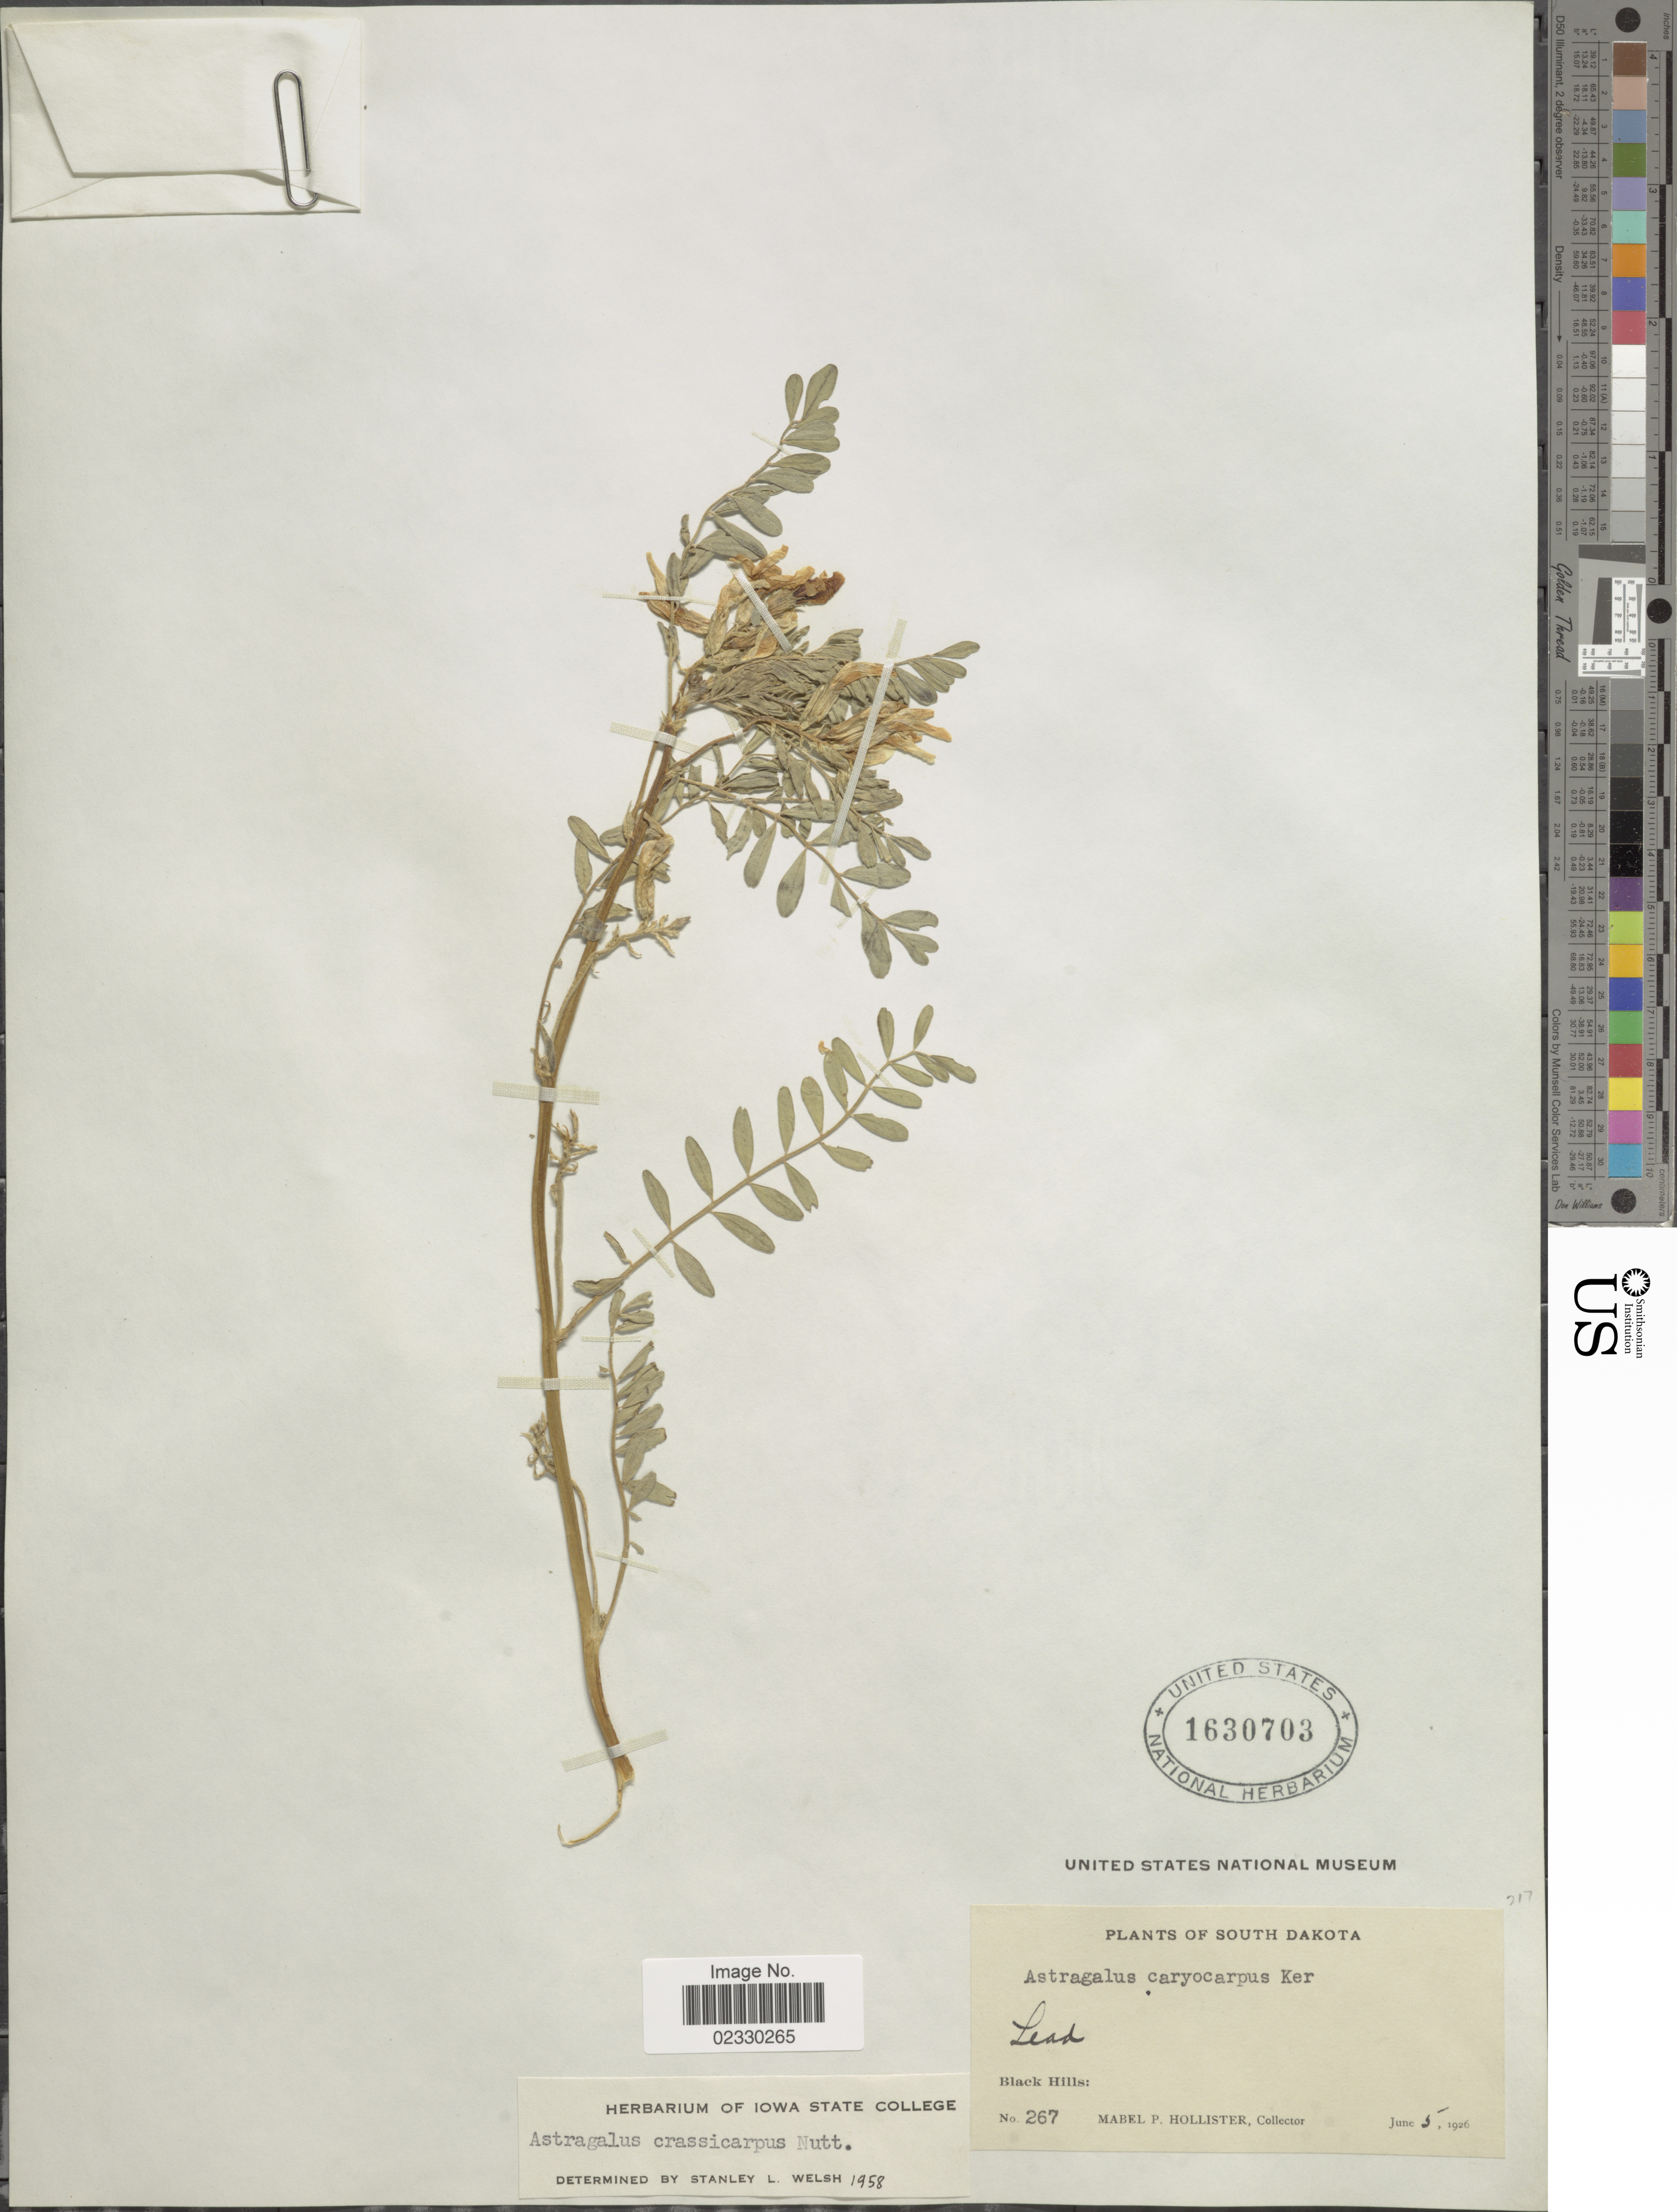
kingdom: Plantae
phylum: Tracheophyta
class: Magnoliopsida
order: Fabales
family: Fabaceae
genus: Astragalus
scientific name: Astragalus crassicarpus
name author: Nutt.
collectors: M. Hollister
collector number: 267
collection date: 1926-06-05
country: United States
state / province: South Dakota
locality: Blak Hills, Lead [unsure placement]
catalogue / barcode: US 1630703